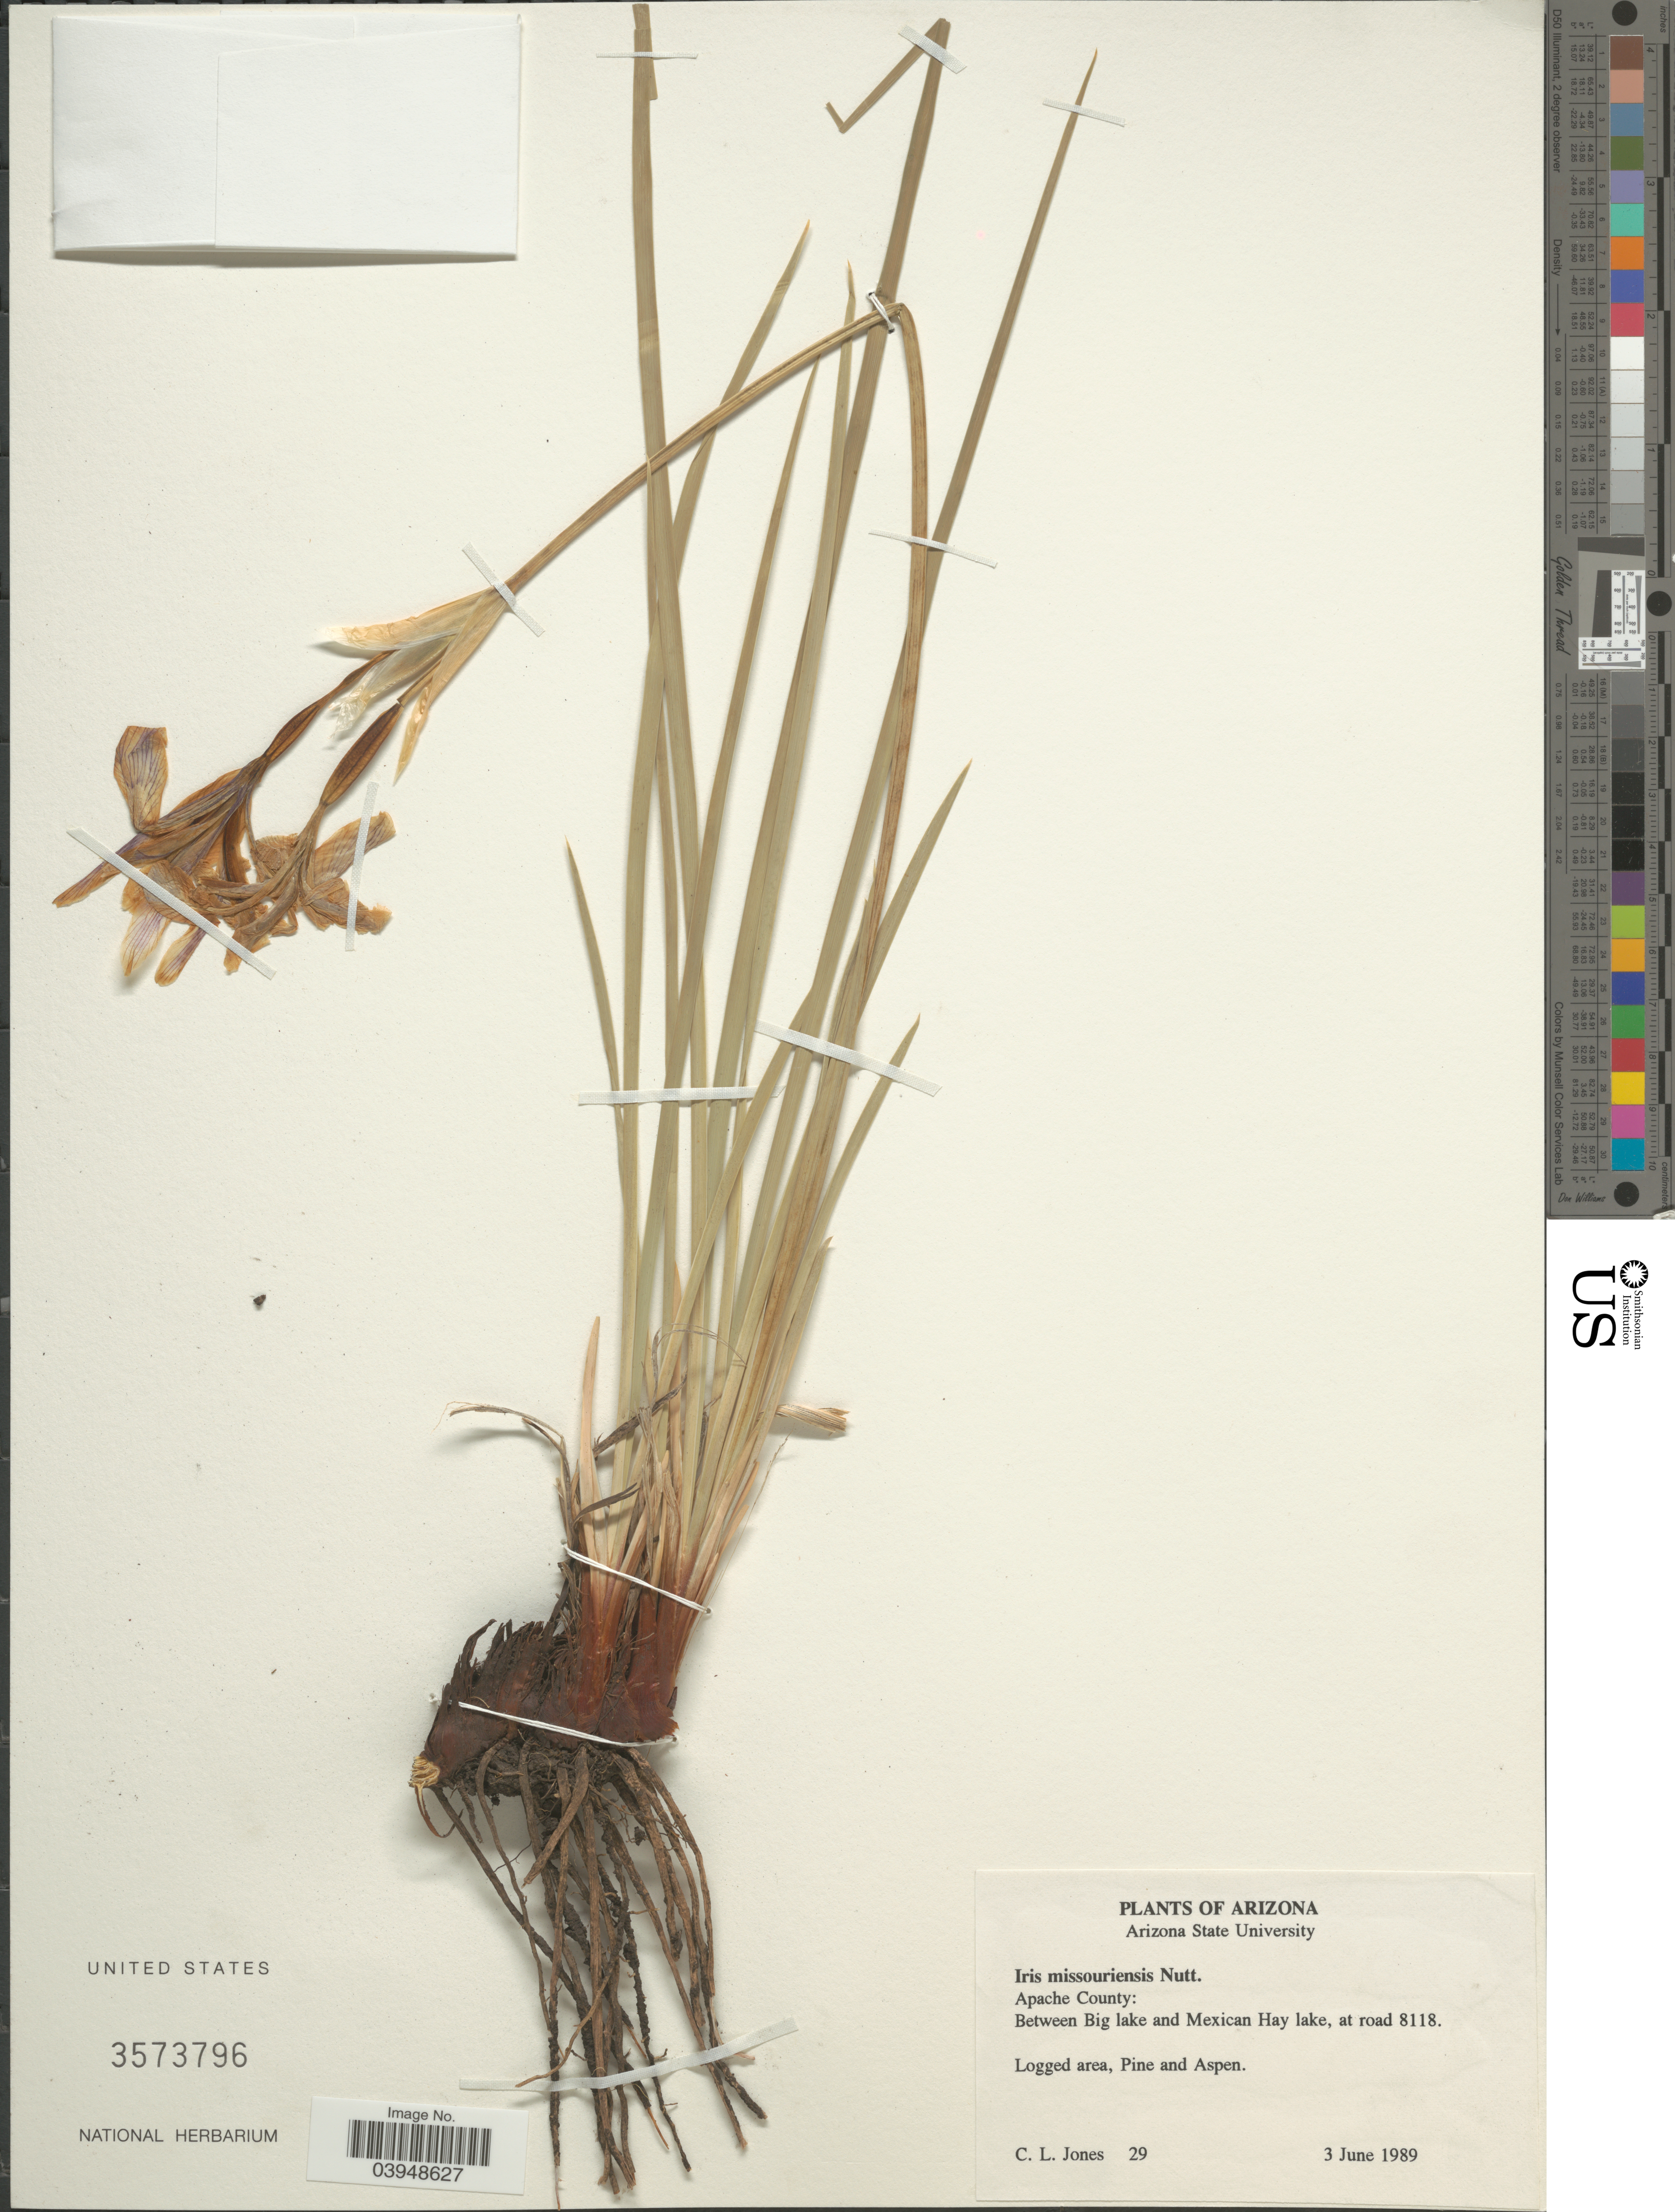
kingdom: Plantae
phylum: Tracheophyta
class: Liliopsida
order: Asparagales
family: Iridaceae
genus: Iris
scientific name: Iris missouriensis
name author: Nutt.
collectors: C. L. Jones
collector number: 29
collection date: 1989-06-03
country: United States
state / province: Arizona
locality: Apache County: Between Big lake and Mexican Hay lake, at road 8118.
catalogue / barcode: US 3573796